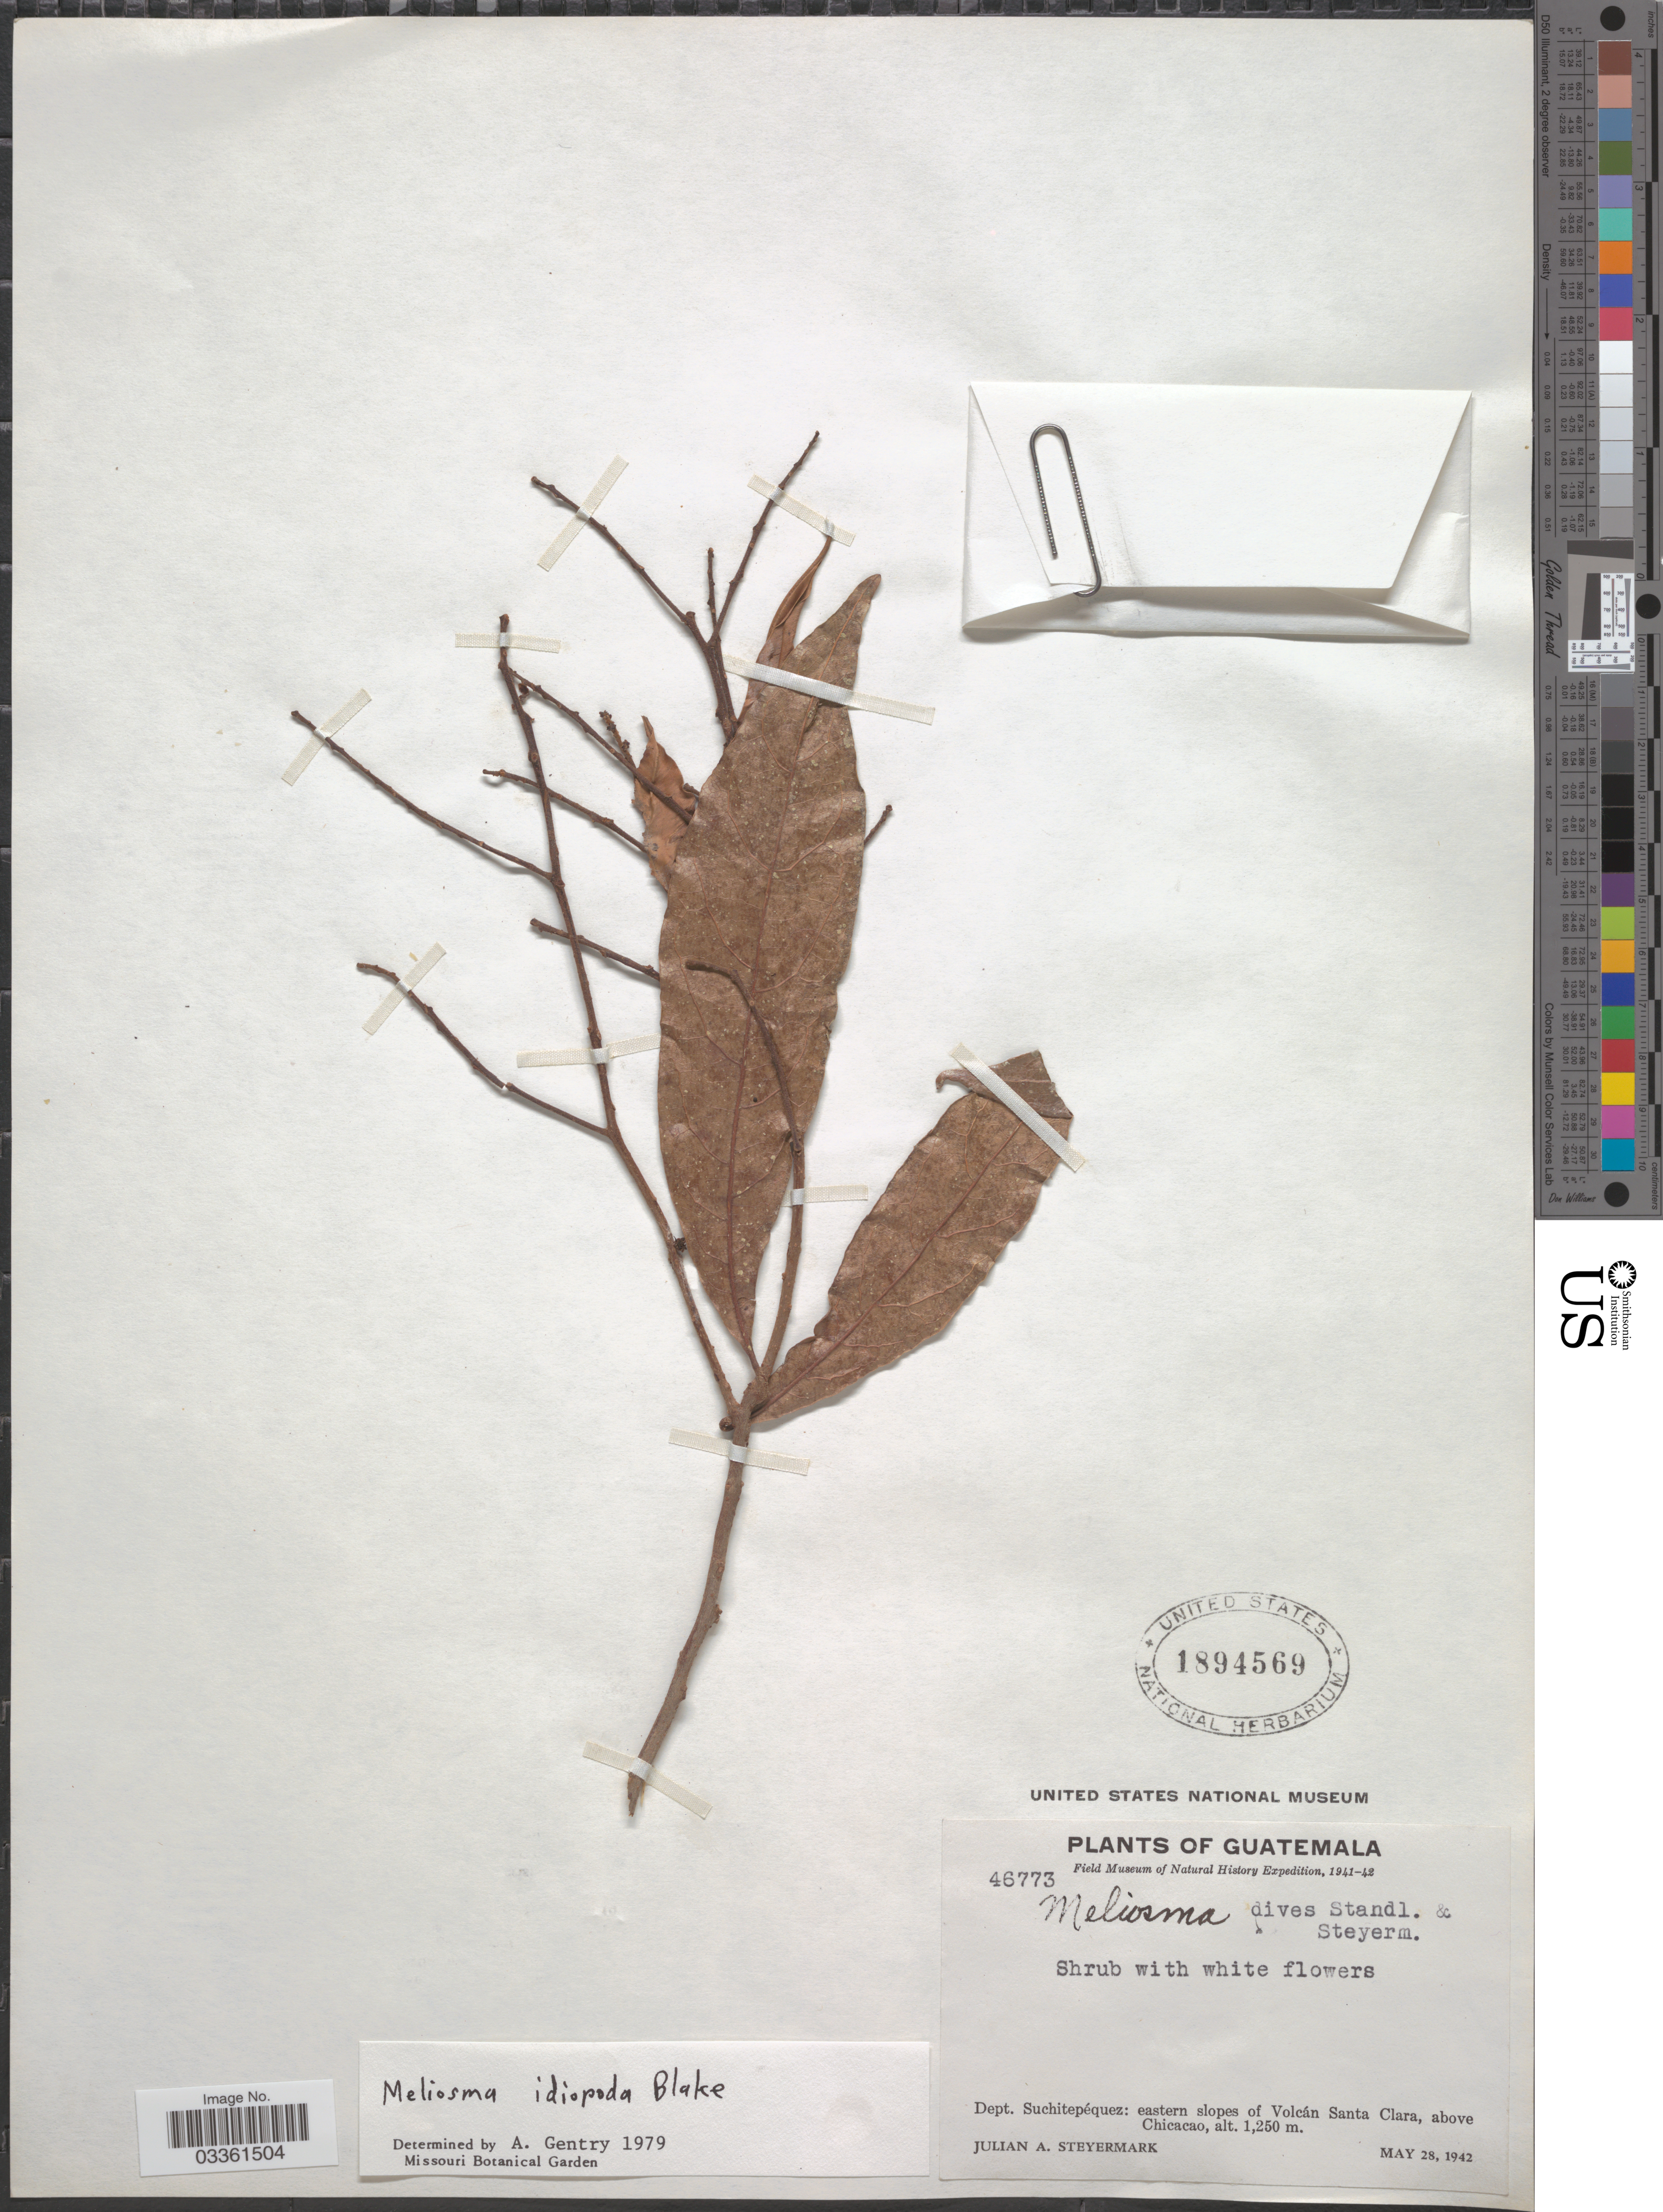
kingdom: Plantae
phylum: Tracheophyta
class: Magnoliopsida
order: Proteales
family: Sabiaceae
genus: Meliosma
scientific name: Meliosma idiopoda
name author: S.F. Blake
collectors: J. Steyermark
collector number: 46773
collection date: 1942-05-28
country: Guatemala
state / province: Suchitepéquez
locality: Dept. Suchitepéquez: eastern slopes of Volcán Santa Clara, above Chicacao.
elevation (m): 1250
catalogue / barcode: US 1894569